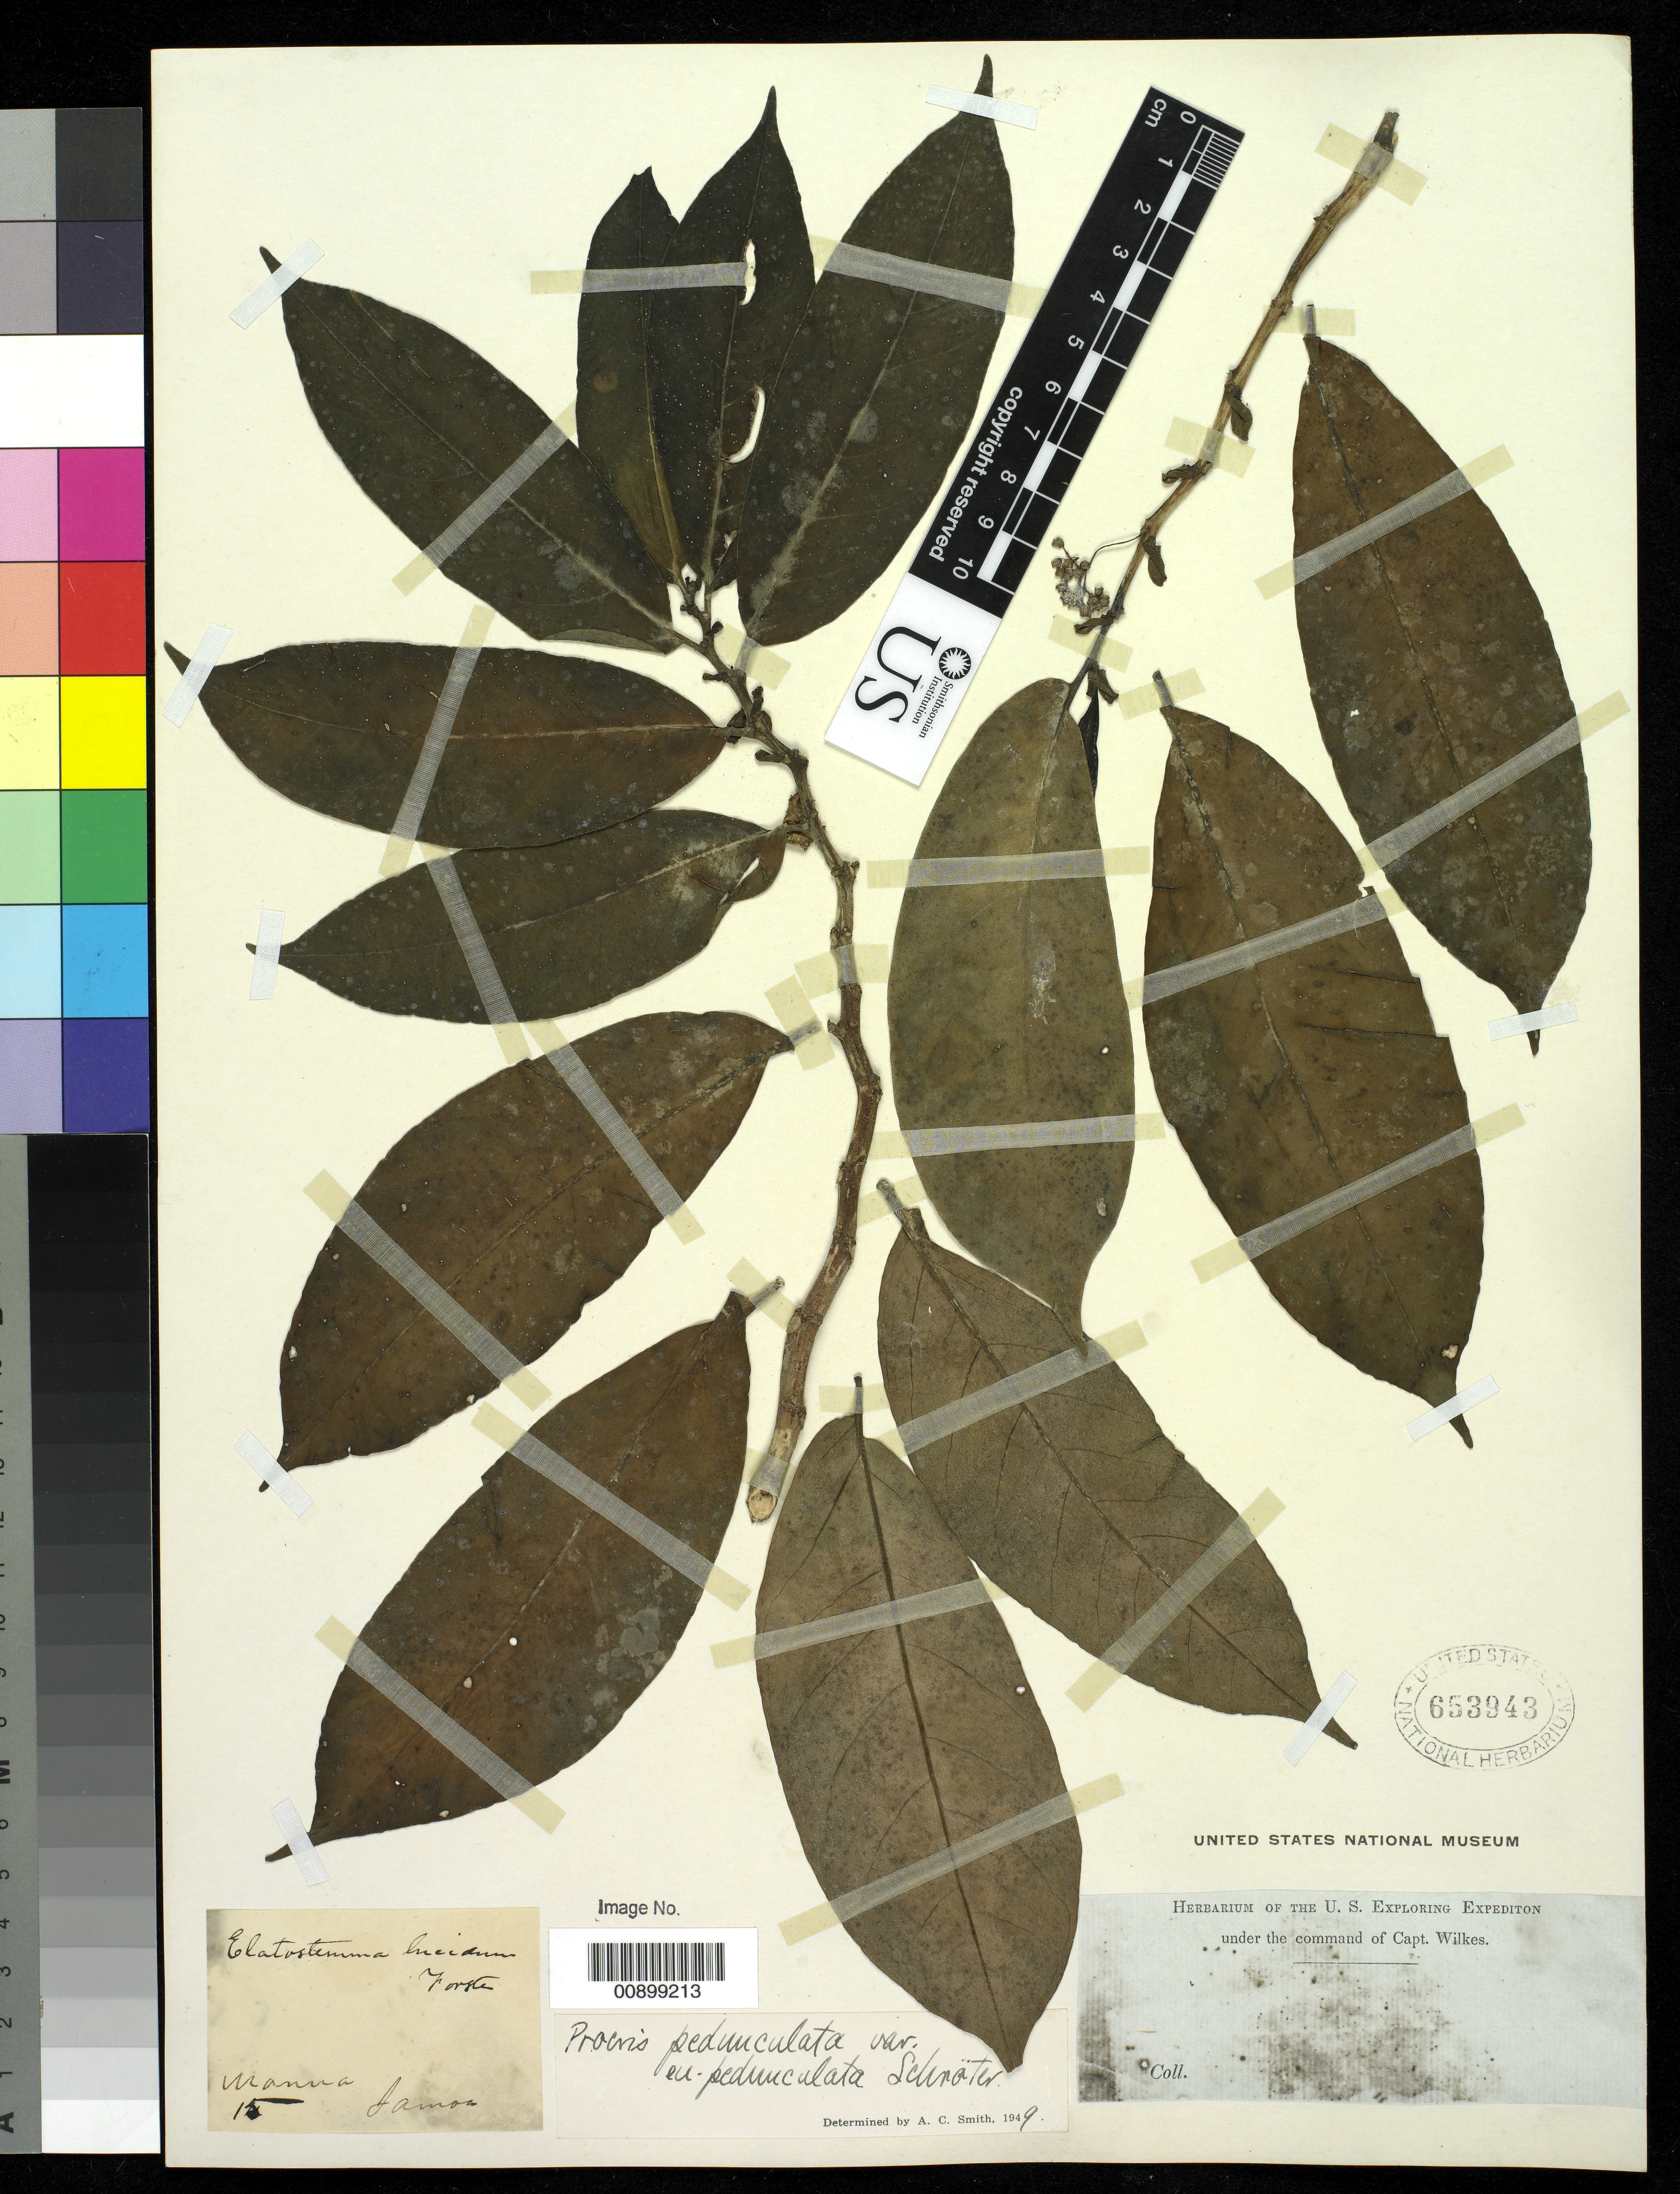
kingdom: Plantae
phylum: Tracheophyta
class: Magnoliopsida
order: Rosales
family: Urticaceae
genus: Procris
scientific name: Procris pedunculata var. pedunculata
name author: (J.R. Forst. & G. Forst.) Wedd.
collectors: Wilkes Explor. Exped.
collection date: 1838/1842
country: American Samoa / Samoa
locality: Samoa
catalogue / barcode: US 653943